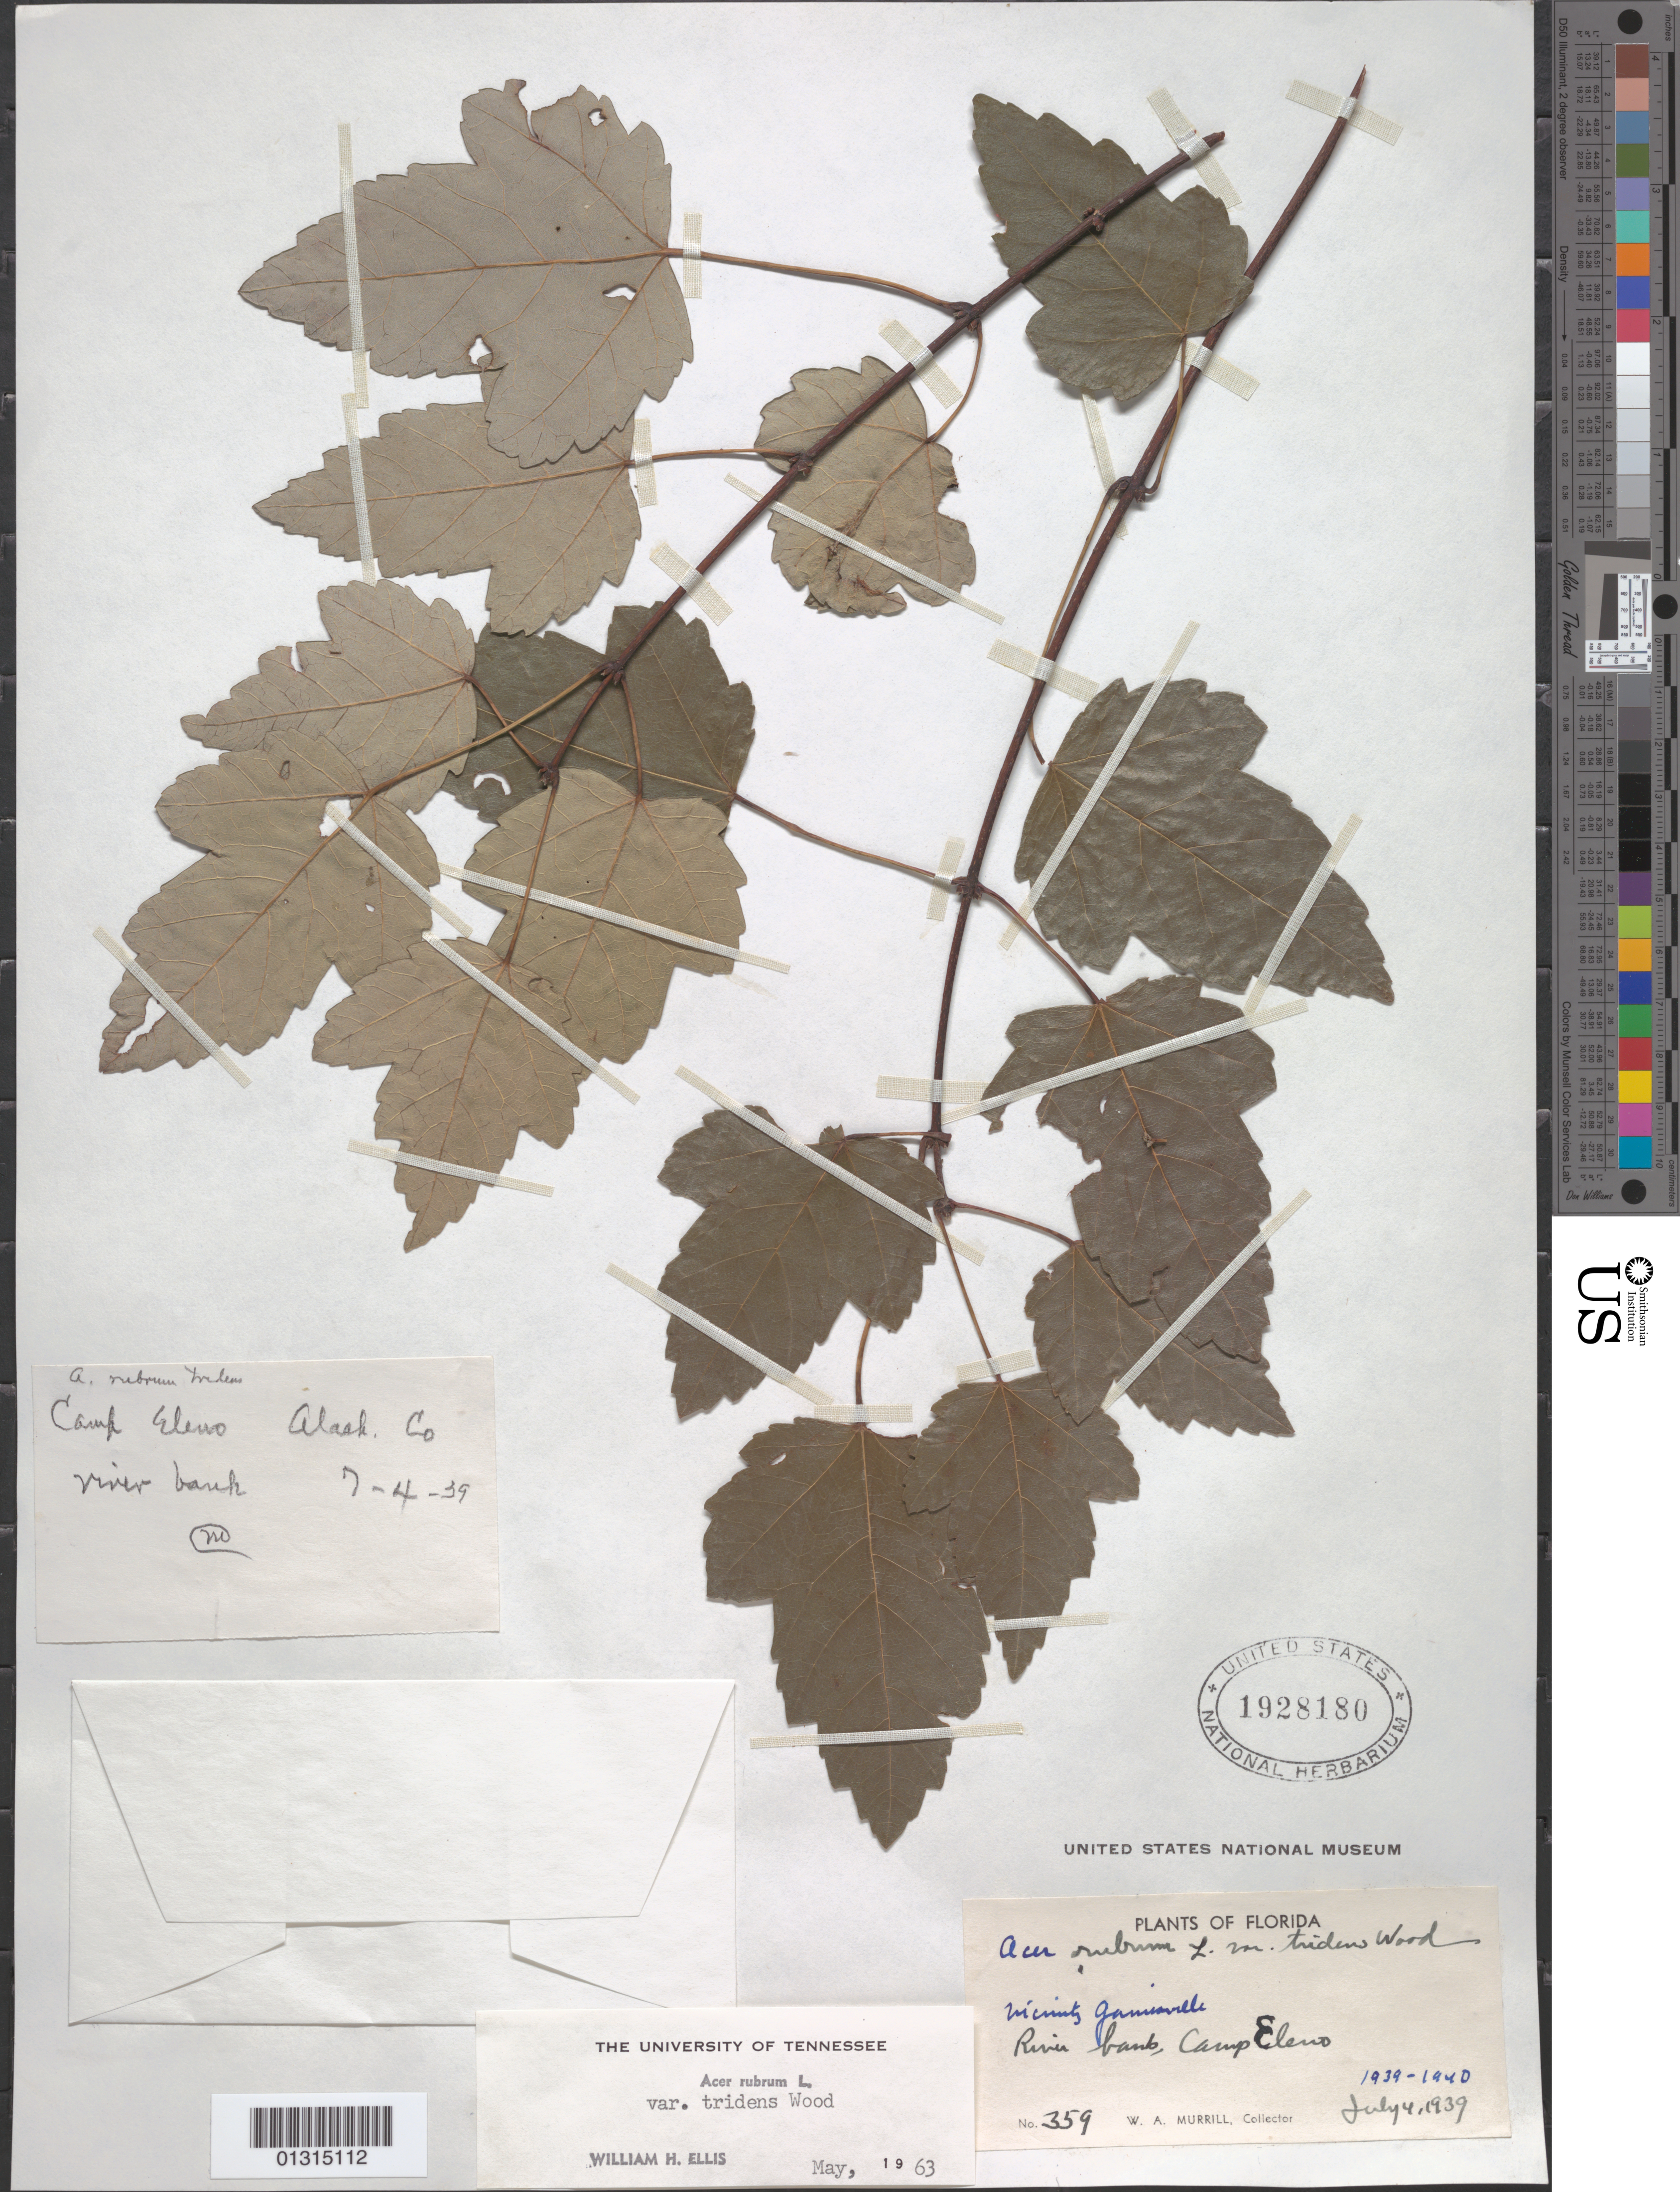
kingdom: Plantae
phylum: Tracheophyta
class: Magnoliopsida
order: Sapindales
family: Sapindaceae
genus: Acer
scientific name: Acer rubrum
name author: L.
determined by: Ellis, W. H.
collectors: W. A. Murrill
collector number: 359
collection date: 1939-07-04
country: United States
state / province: Florida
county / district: Alachua County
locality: Alachua County, Camp Eleno, vicinity Gainesville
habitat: River bank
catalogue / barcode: US 1928180